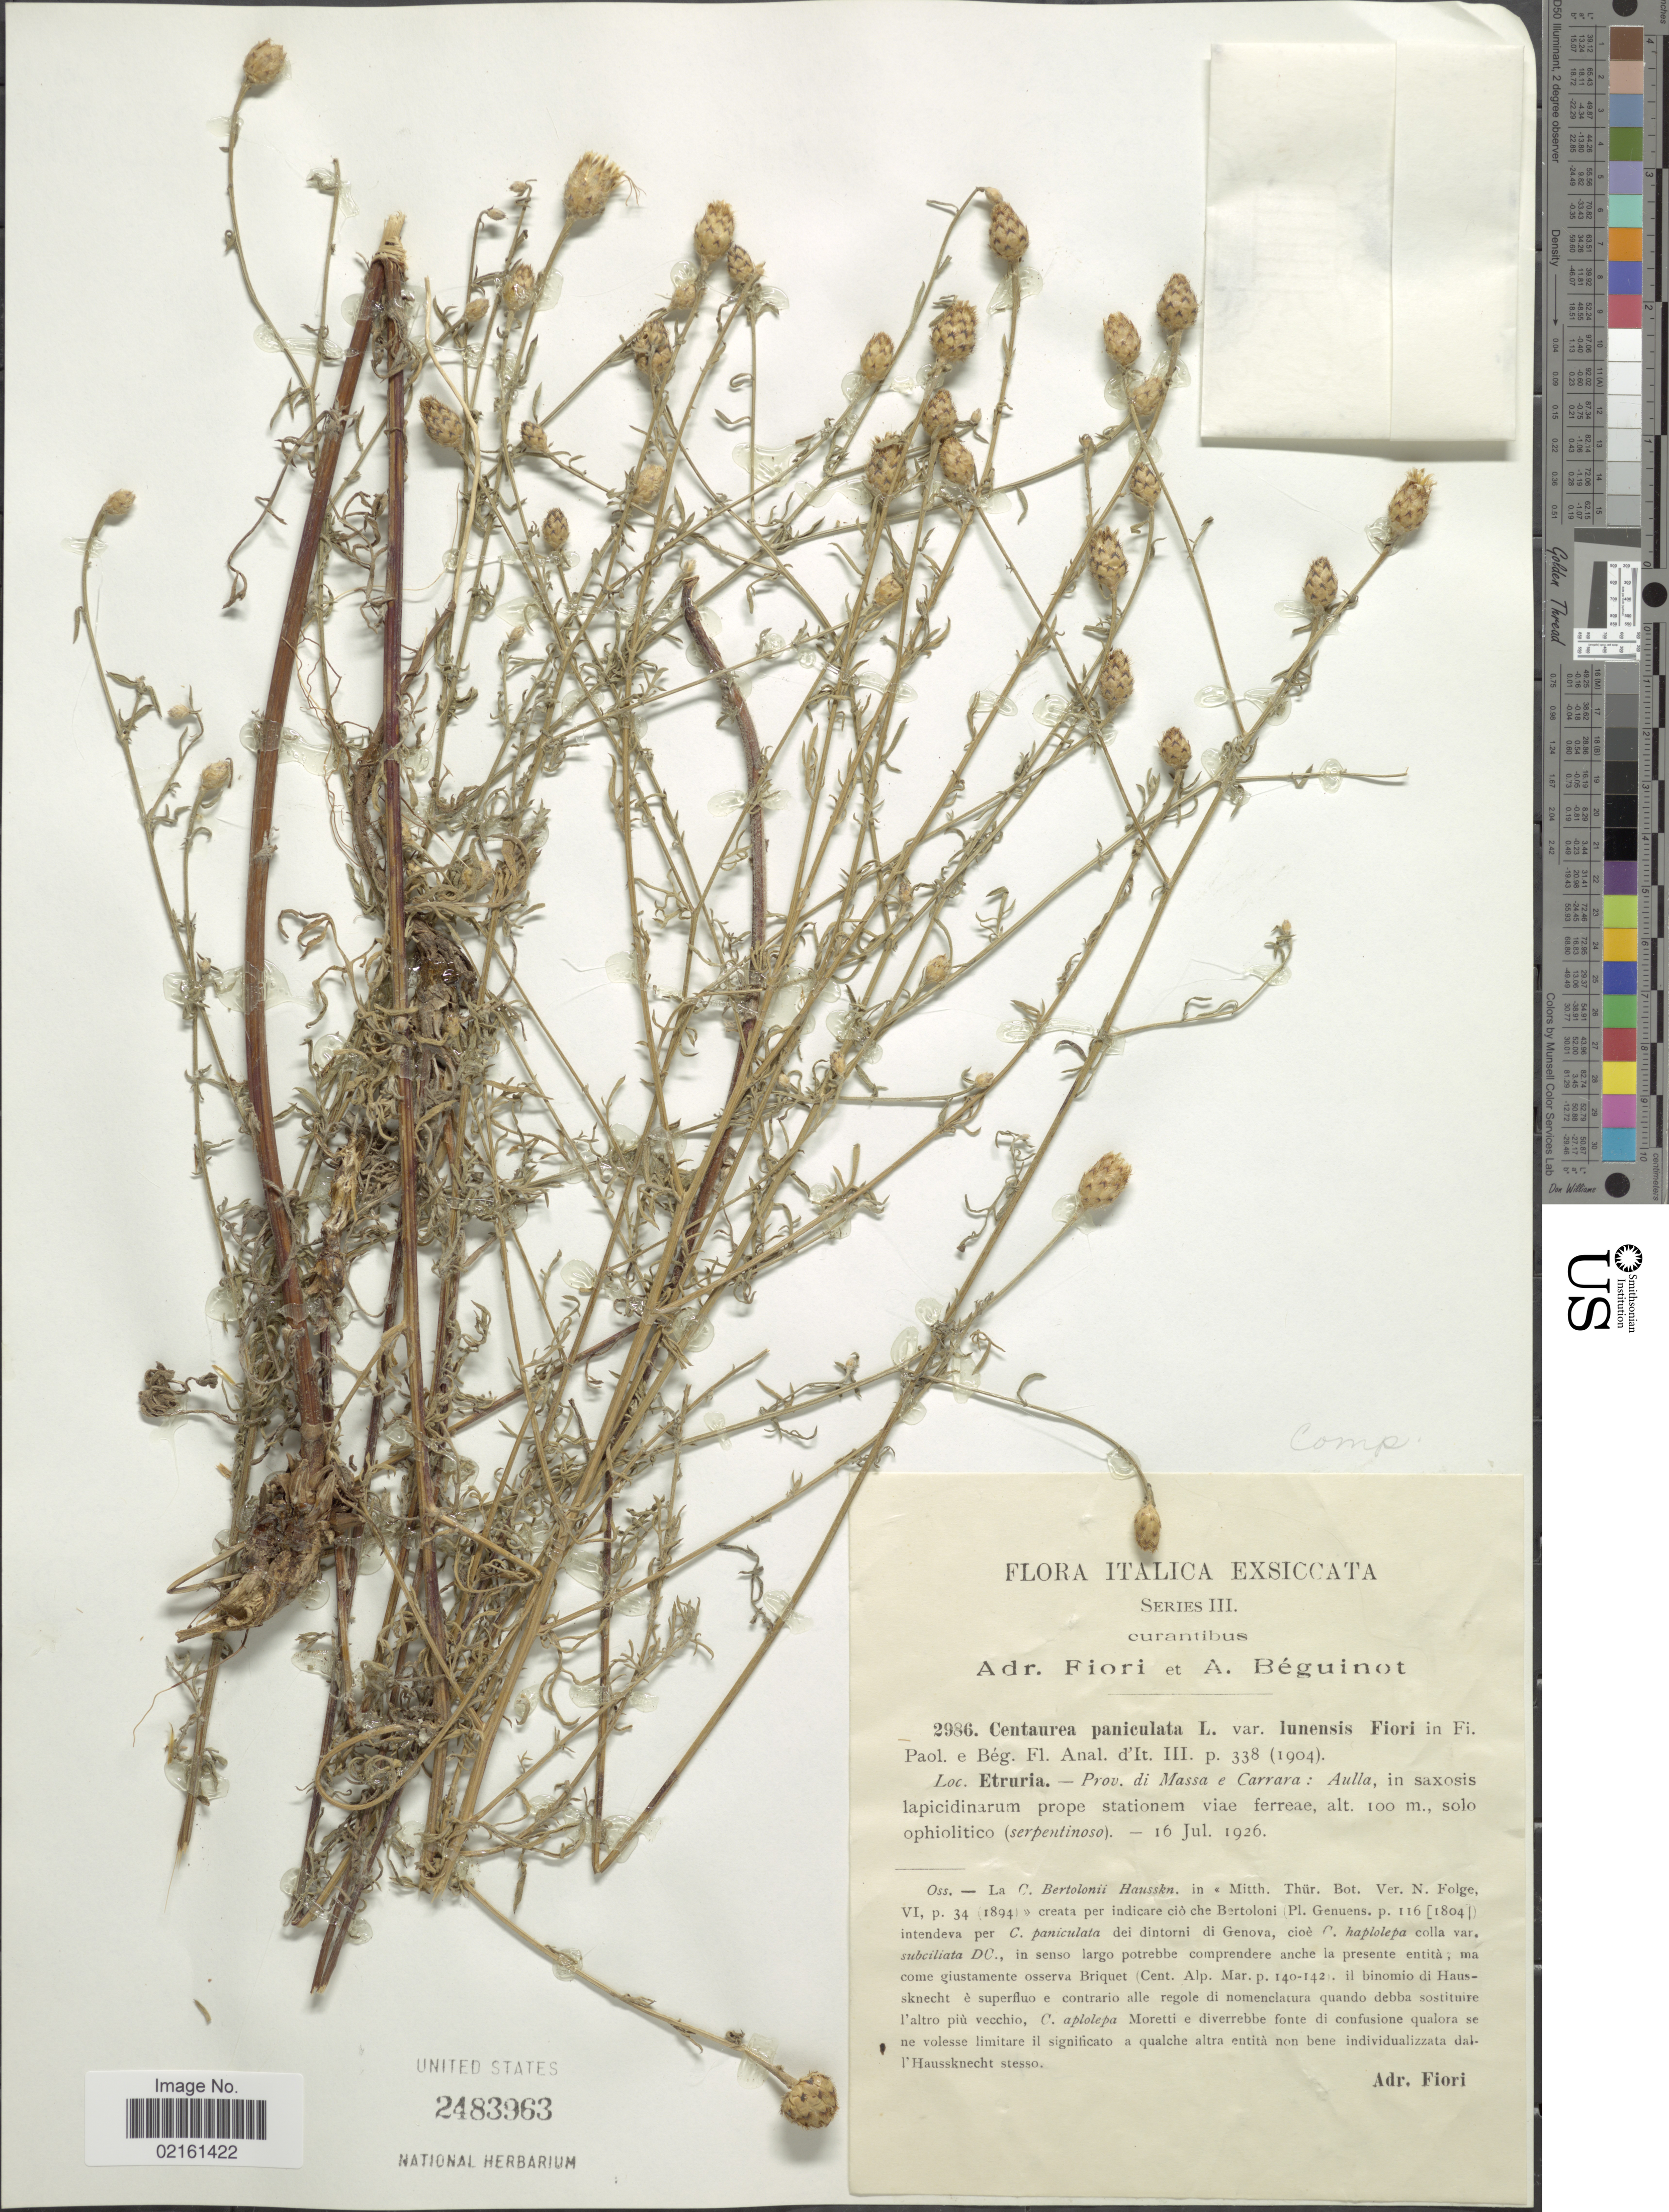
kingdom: Plantae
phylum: Tracheophyta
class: Magnoliopsida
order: Asterales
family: Asteraceae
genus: Centaurea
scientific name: Centaurea paniculata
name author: L.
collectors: A. Fiori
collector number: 2986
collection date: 1926-07-16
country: Italy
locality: Etruria, Prov. di Massa e Carrara, Aulla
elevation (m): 100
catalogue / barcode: US 2483963